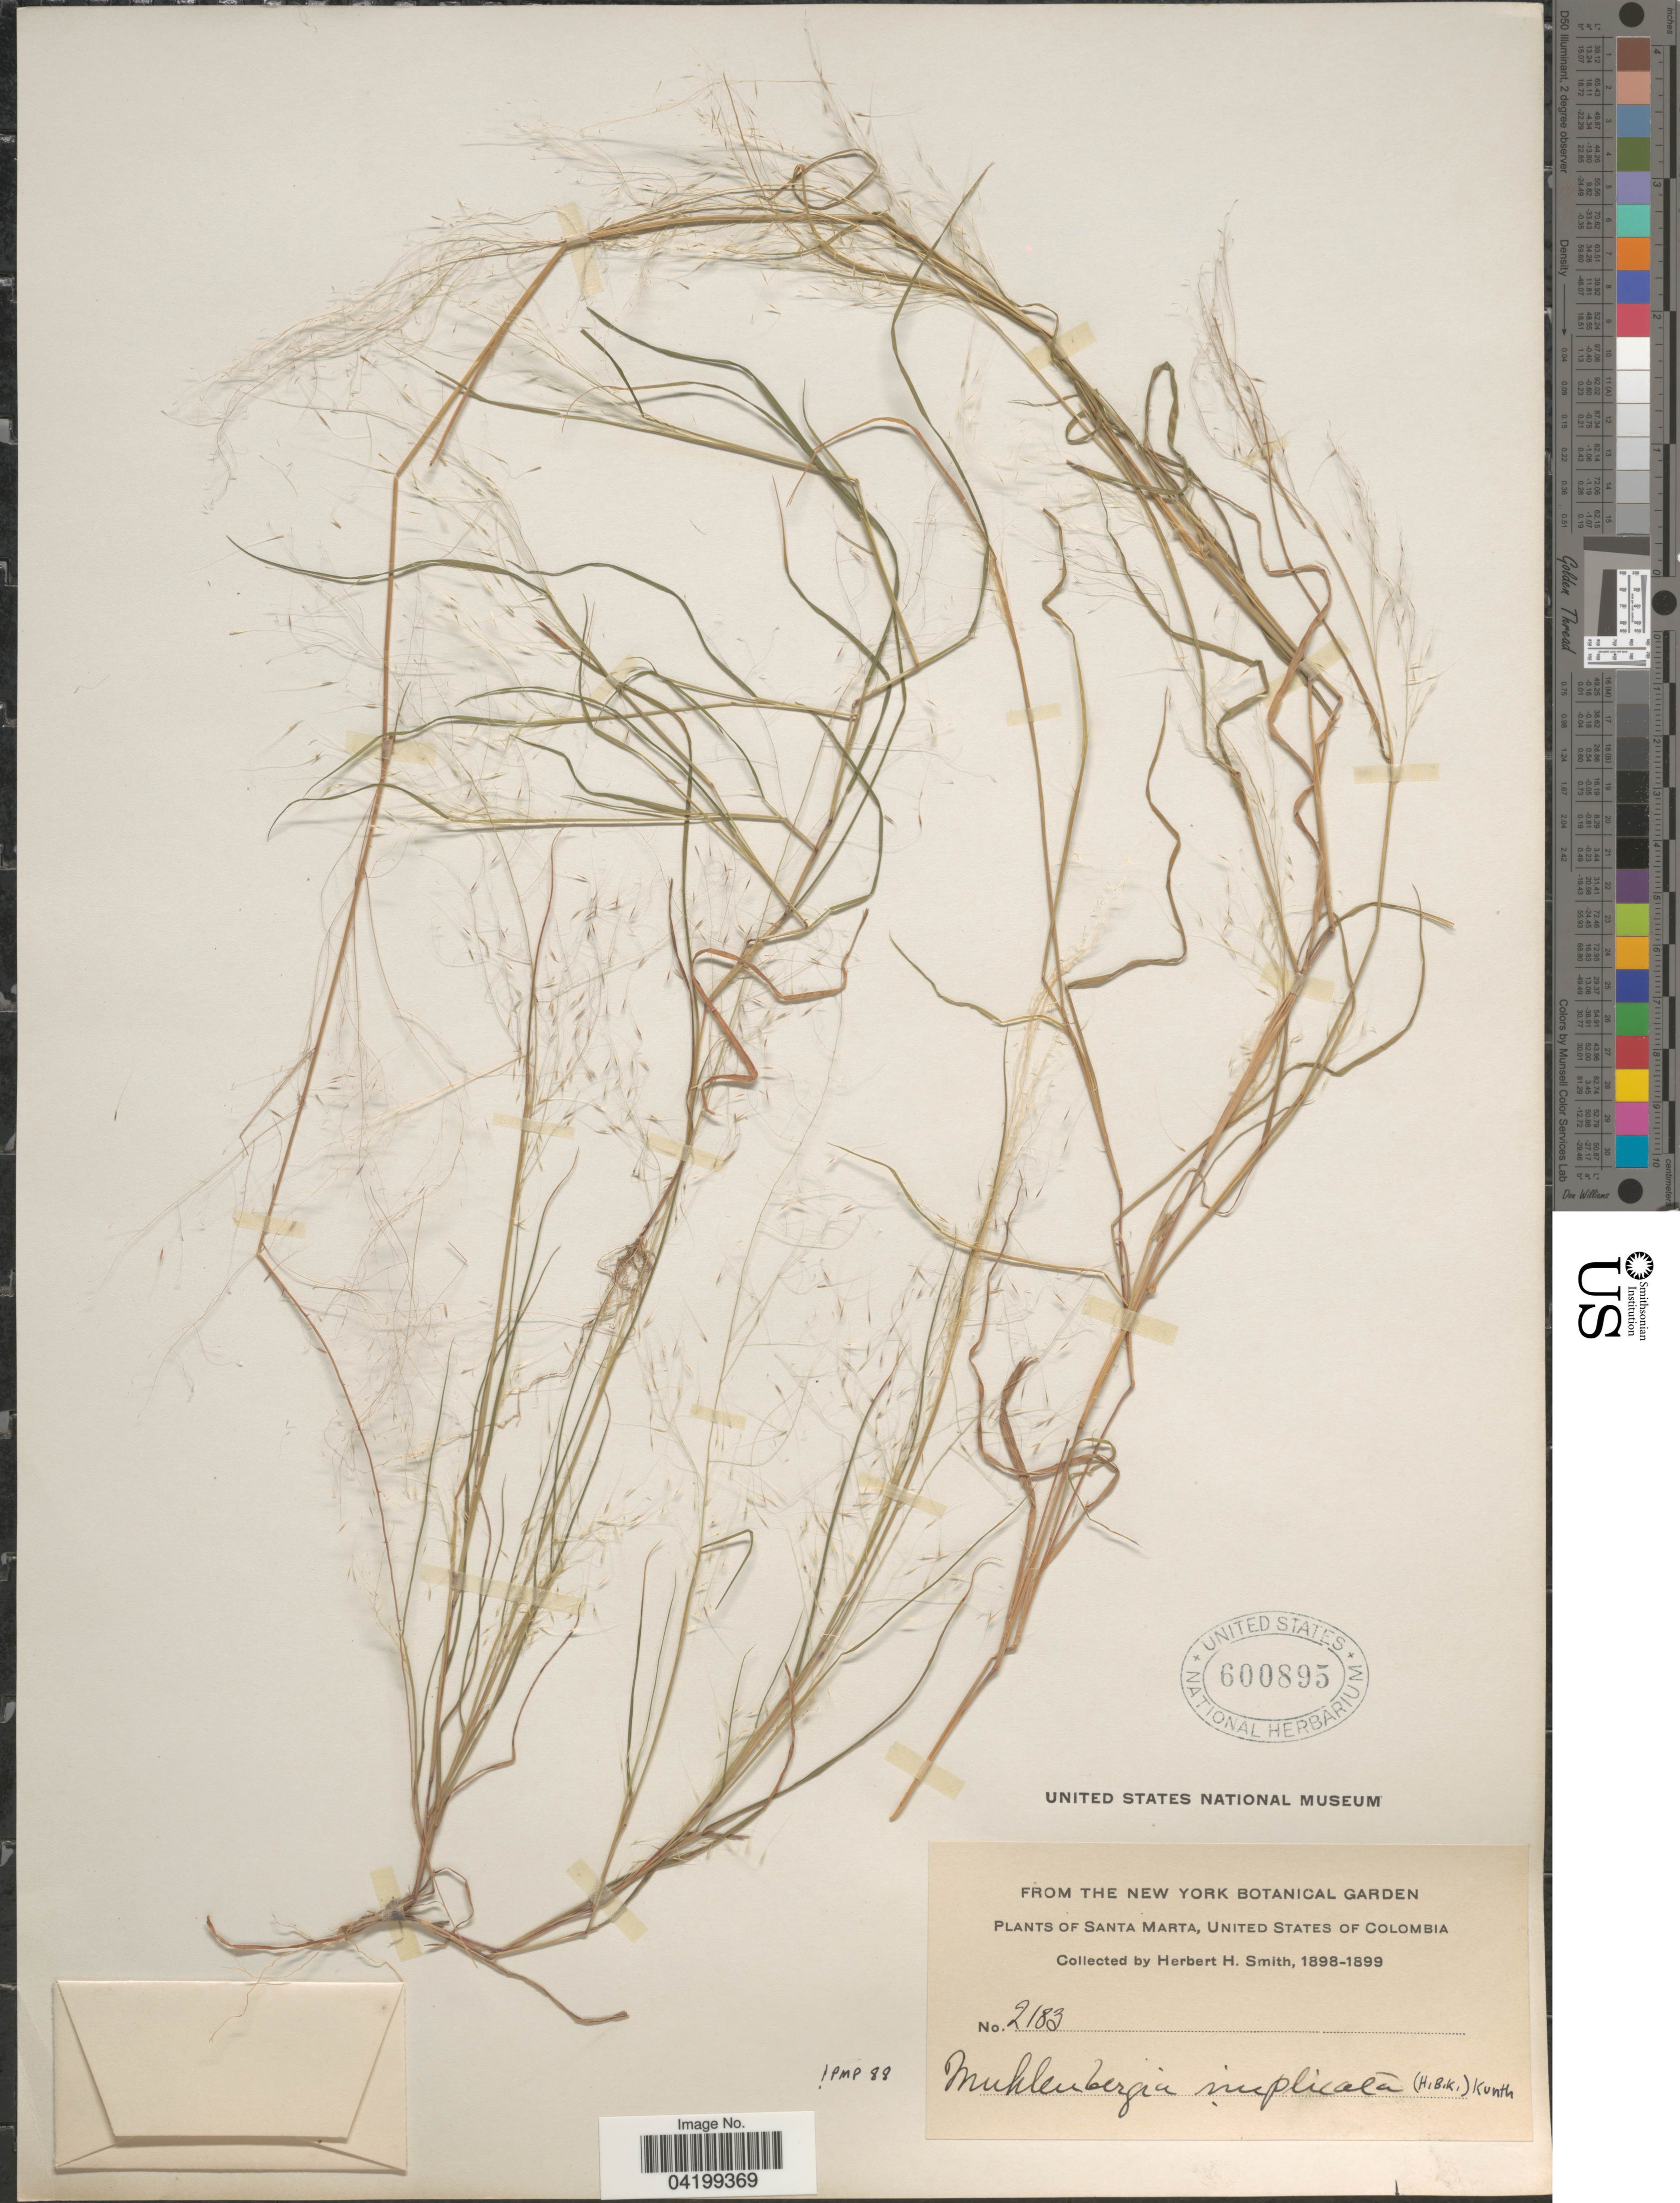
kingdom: Plantae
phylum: Tracheophyta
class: Liliopsida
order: Poales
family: Poaceae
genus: Muhlenbergia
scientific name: Muhlenbergia implicata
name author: (Kunth) Trin.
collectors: Herbert H. Smith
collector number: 2183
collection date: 1898/1899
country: Colombia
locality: Santa Marta. United States of Colombia.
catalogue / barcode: US 600895